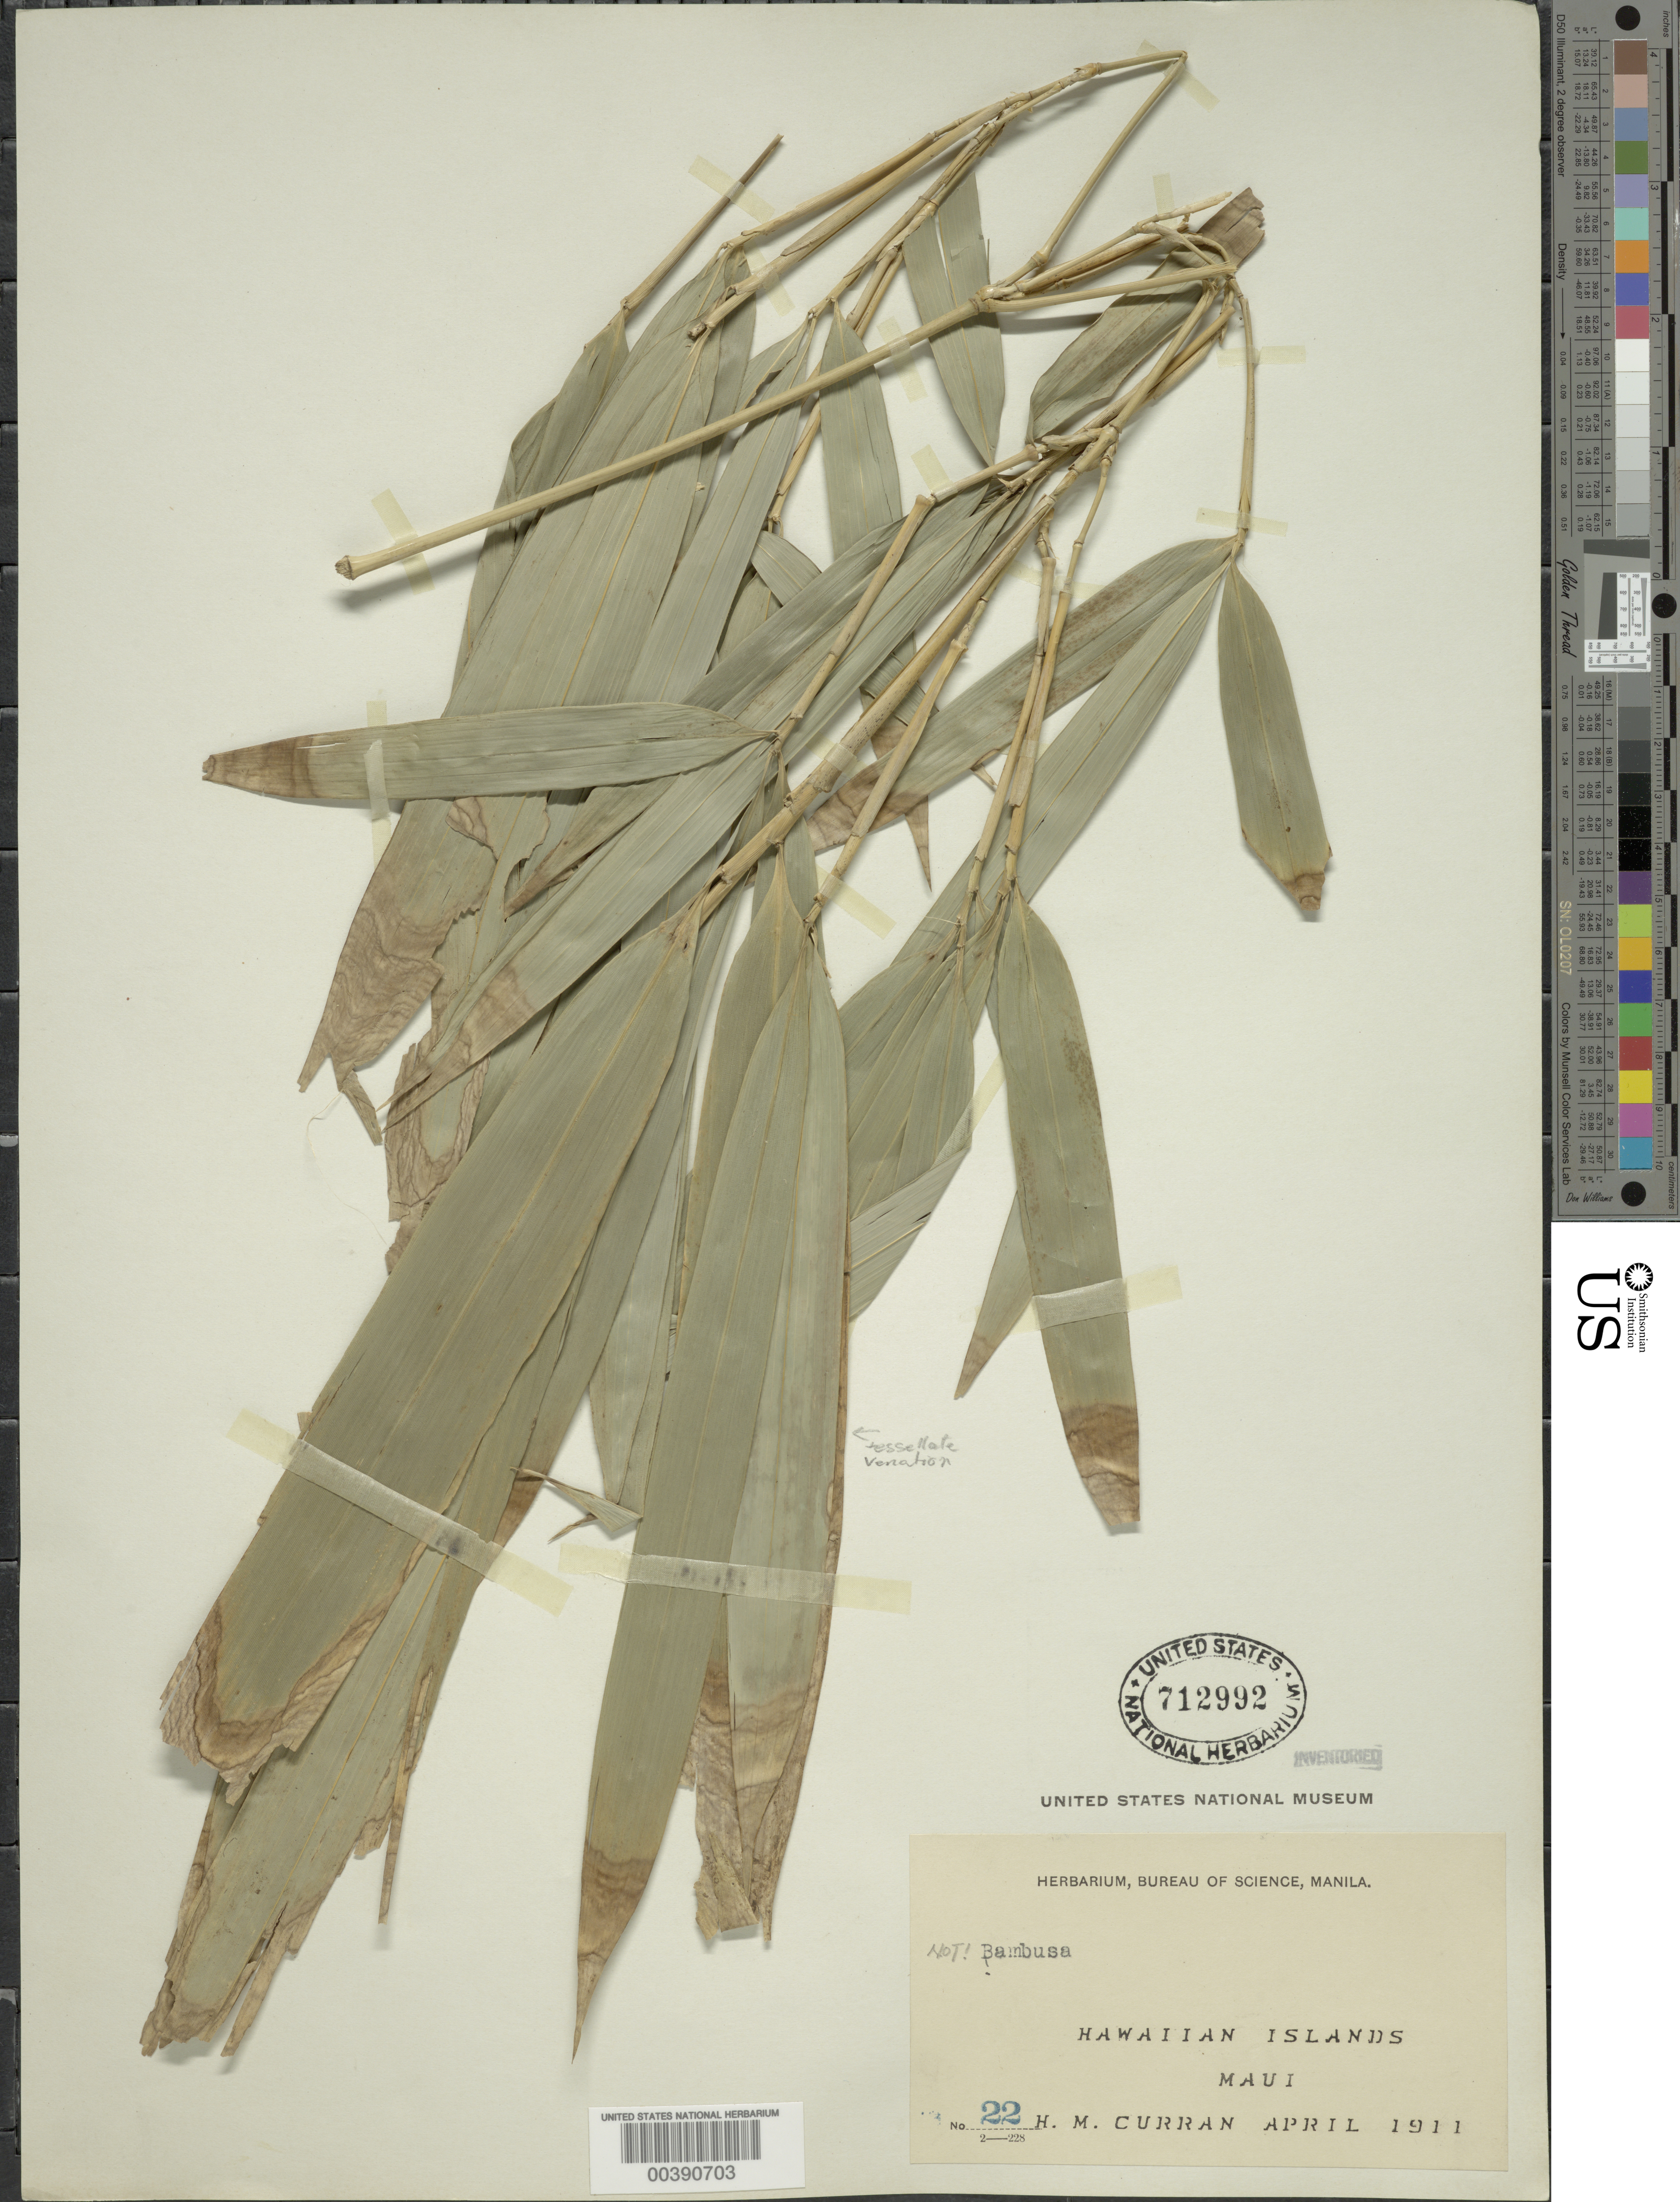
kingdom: Plantae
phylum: Tracheophyta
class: Liliopsida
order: Poales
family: Poaceae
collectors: H. M. Curran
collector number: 22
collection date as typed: Apr 1911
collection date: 1911-04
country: United States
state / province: Hawaii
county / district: Maui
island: Maui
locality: Maui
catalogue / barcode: US 712992